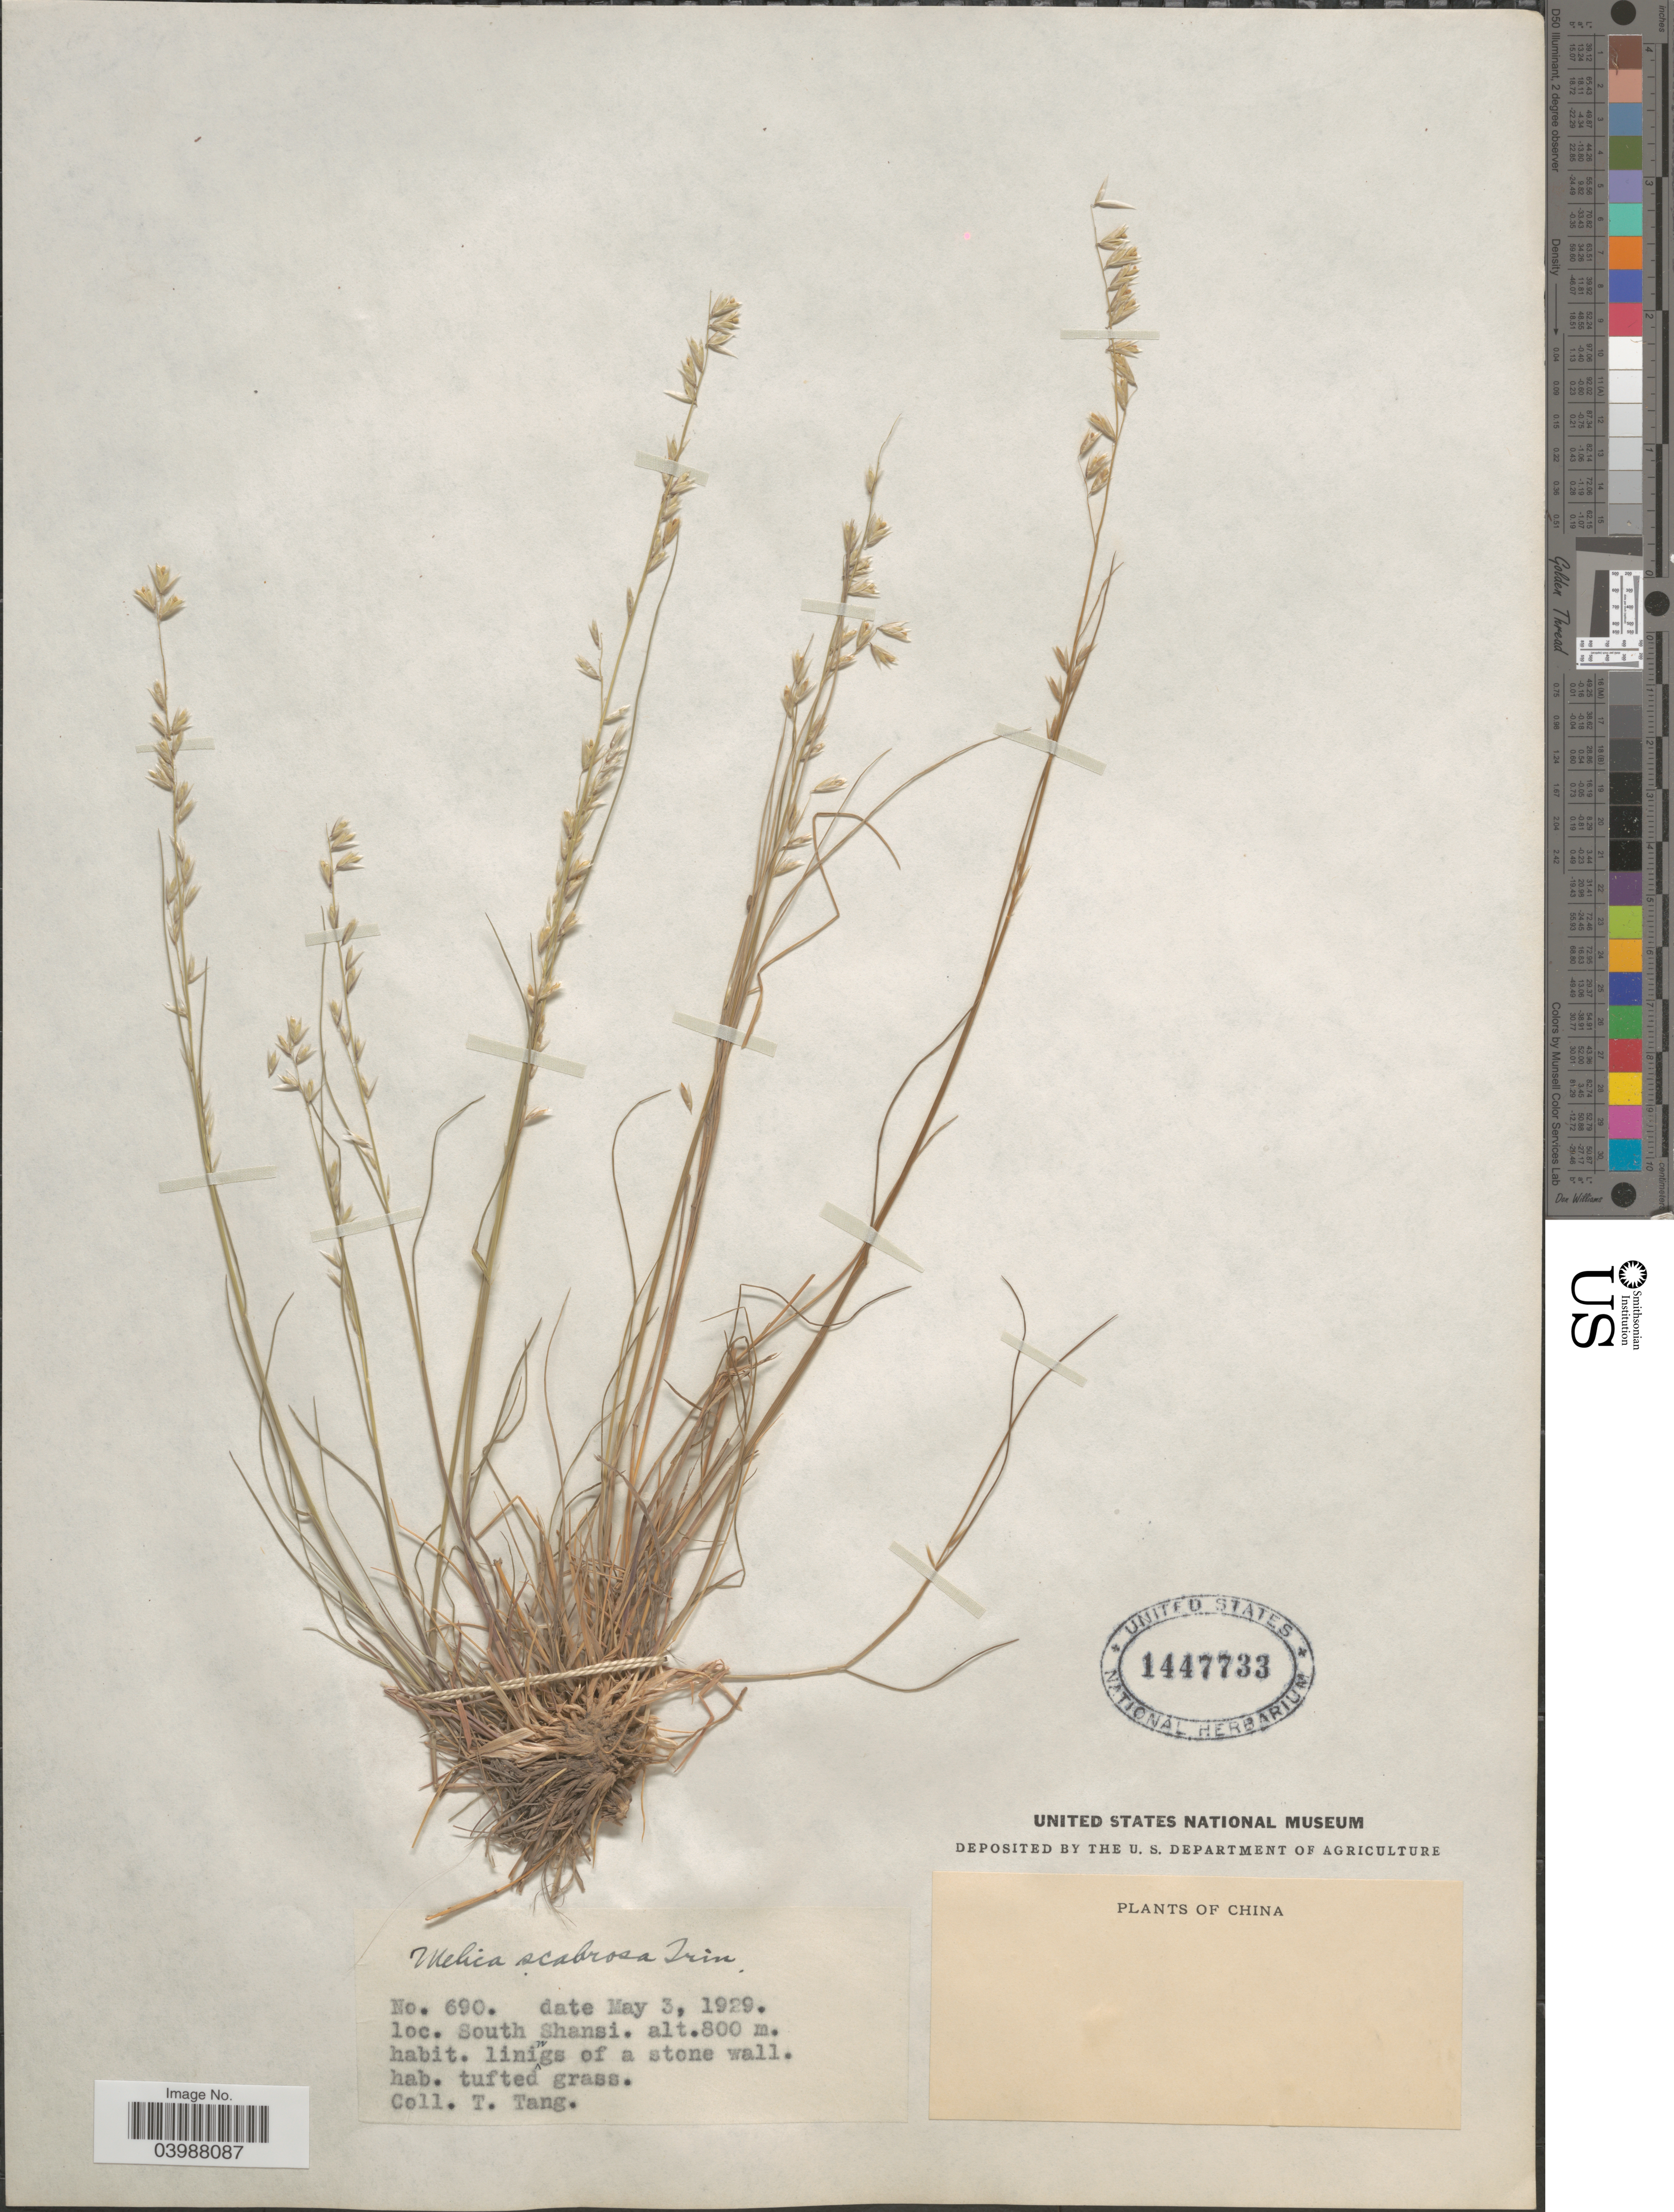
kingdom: Plantae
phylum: Tracheophyta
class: Liliopsida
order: Poales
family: Poaceae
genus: Melica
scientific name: Melica scabrosa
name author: Trin.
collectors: T. Tang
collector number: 690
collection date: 1929-05-03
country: China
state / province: Shanxi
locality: South Shansi.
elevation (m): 800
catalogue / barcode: US 1447733